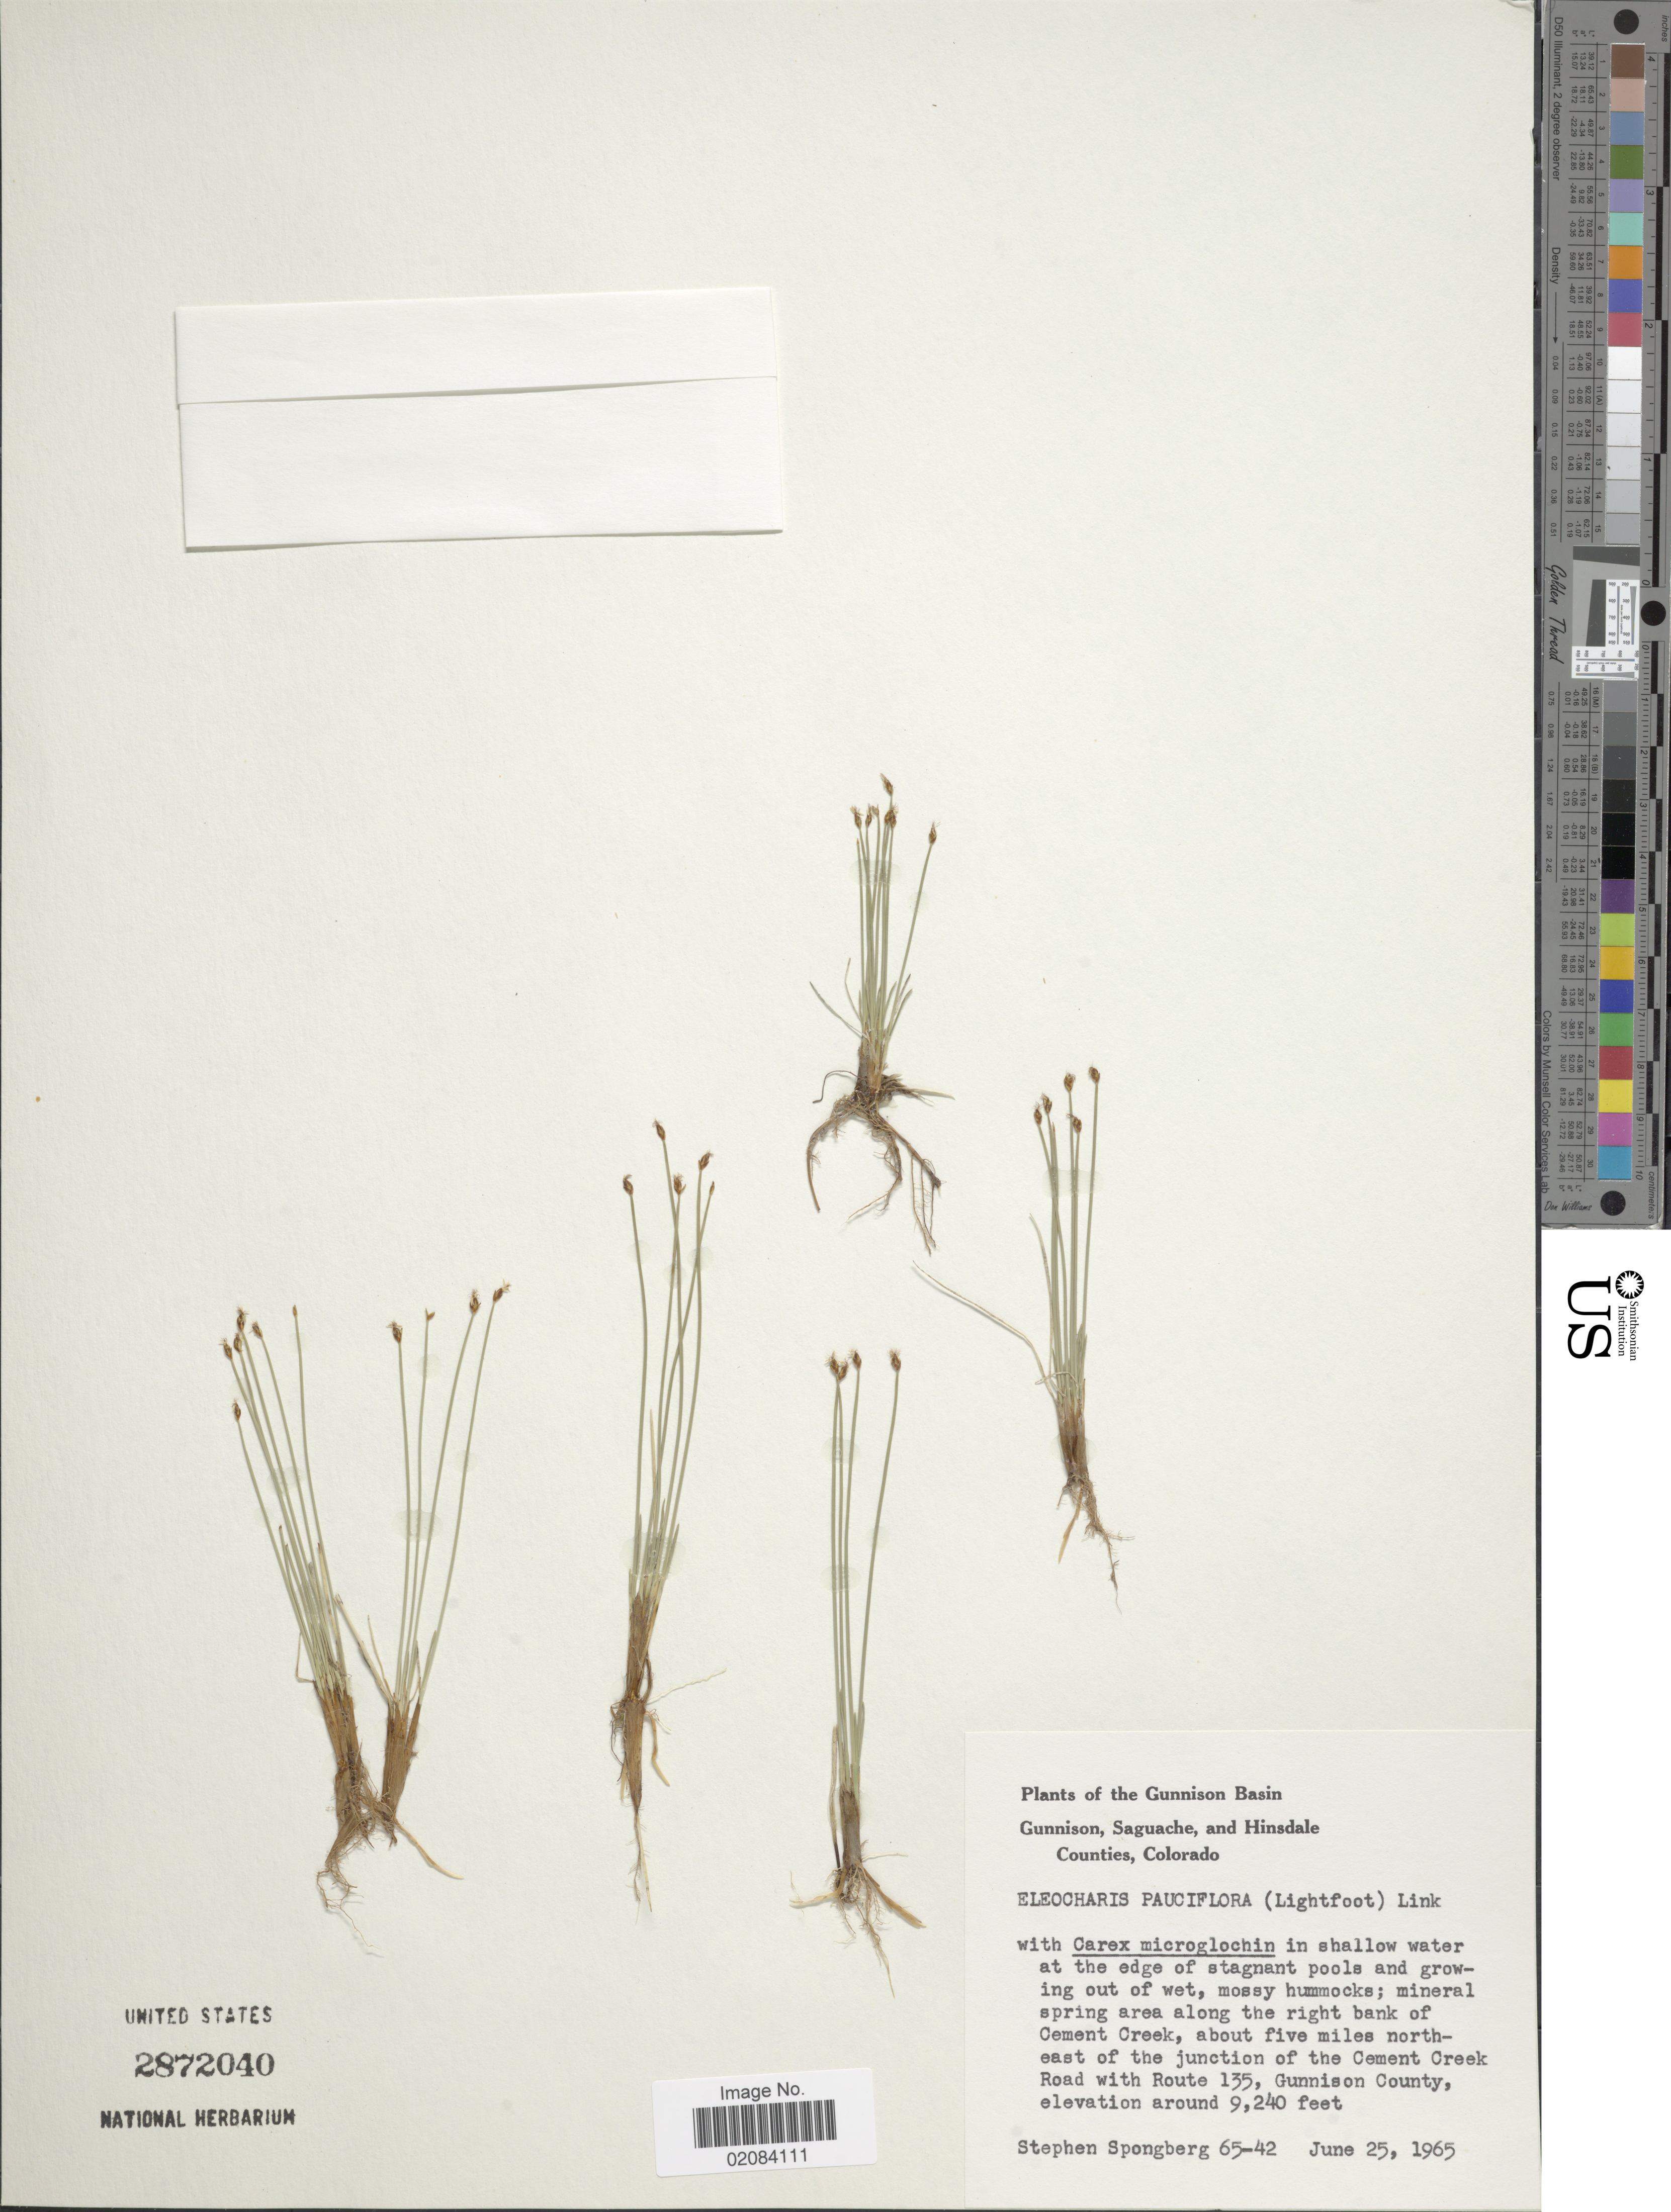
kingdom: Plantae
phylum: Tracheophyta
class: Liliopsida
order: Poales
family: Cyperaceae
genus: Eleocharis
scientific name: Eleocharis palustris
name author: (L.) Roem. & Schult.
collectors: S. A.Spongberg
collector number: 65-42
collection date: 1965-06-25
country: United States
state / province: Colorado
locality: Gunnison Basin, Gunnison, Saguache, and Hinsdale Counties, Colorado. Mineral spring area along the right bank of Cement Creek, about five miles north-east of the junction of the Cement Creek Road with Route 135, Gunnison County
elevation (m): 2816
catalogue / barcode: US 2872040